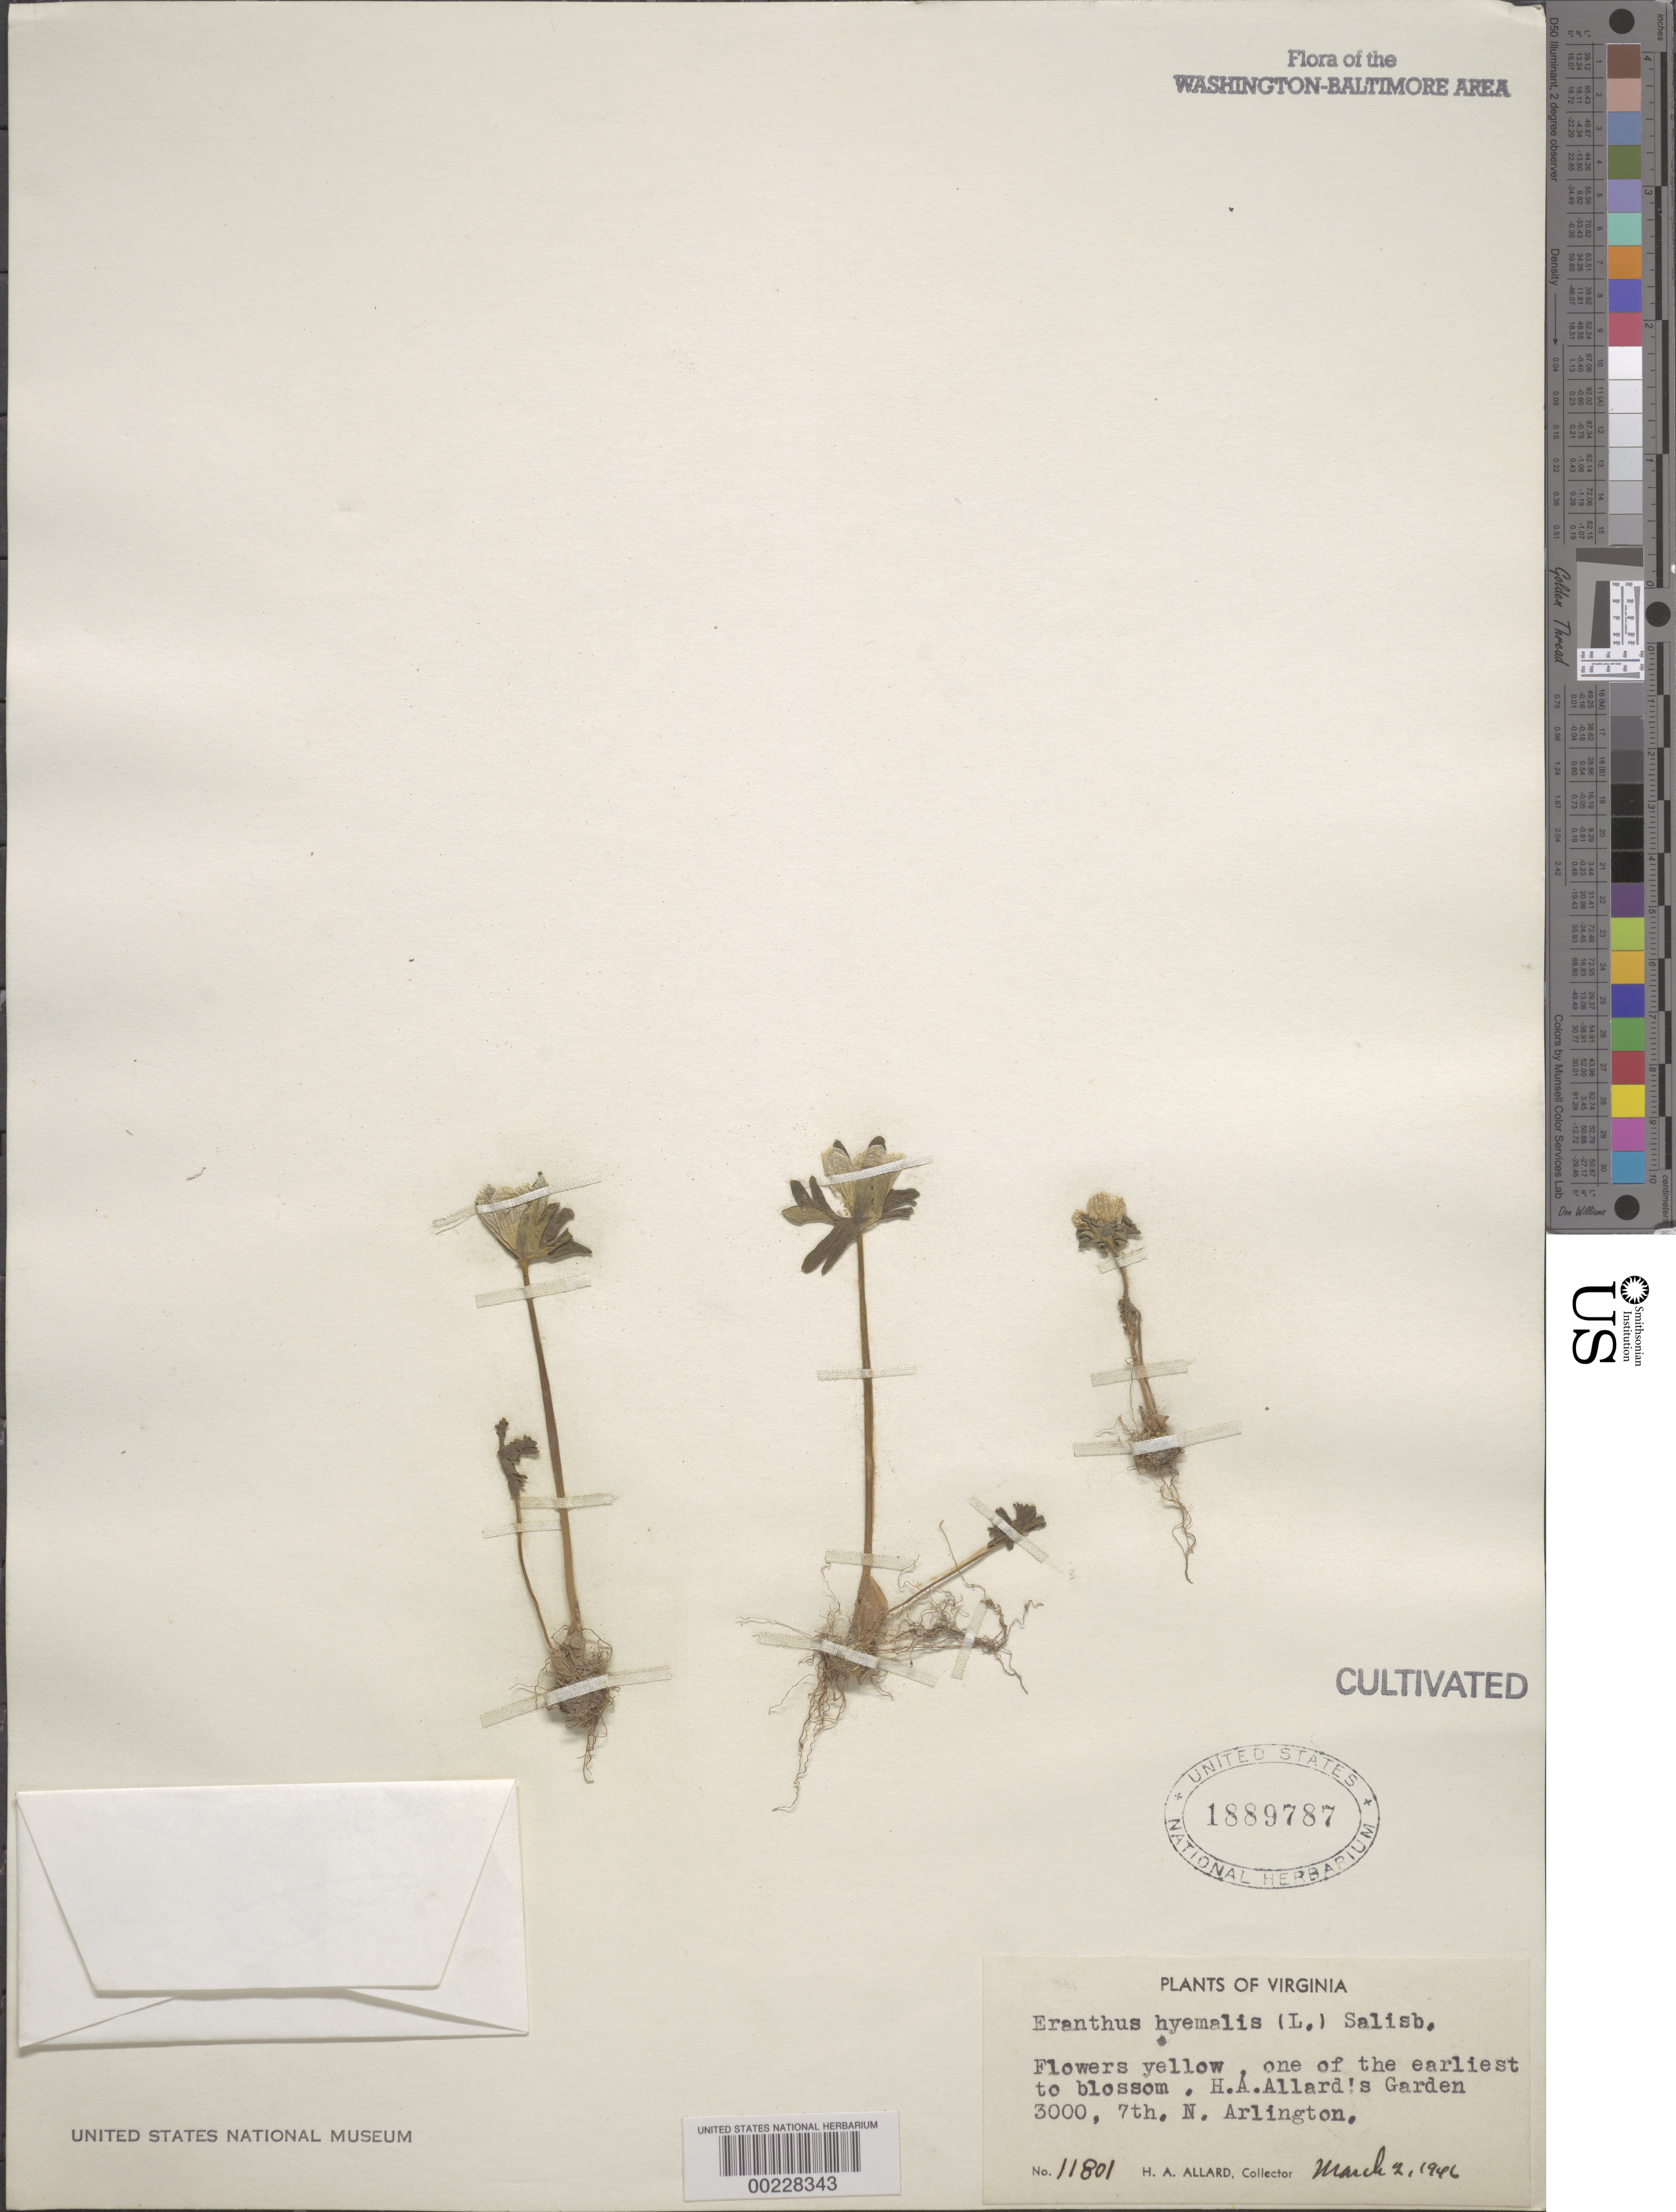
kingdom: Plantae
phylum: Tracheophyta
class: Magnoliopsida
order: Ranunculales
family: Ranunculaceae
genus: Eranthis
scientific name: Eranthis hyemalis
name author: (L.) Salisb.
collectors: H. A. Allard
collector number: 11801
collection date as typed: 02 Mar 1946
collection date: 1946-03-02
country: United States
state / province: Virginia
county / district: Arlington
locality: Arlington, 3000 7th N, H.A. Allard's Garden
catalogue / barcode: US 1889787